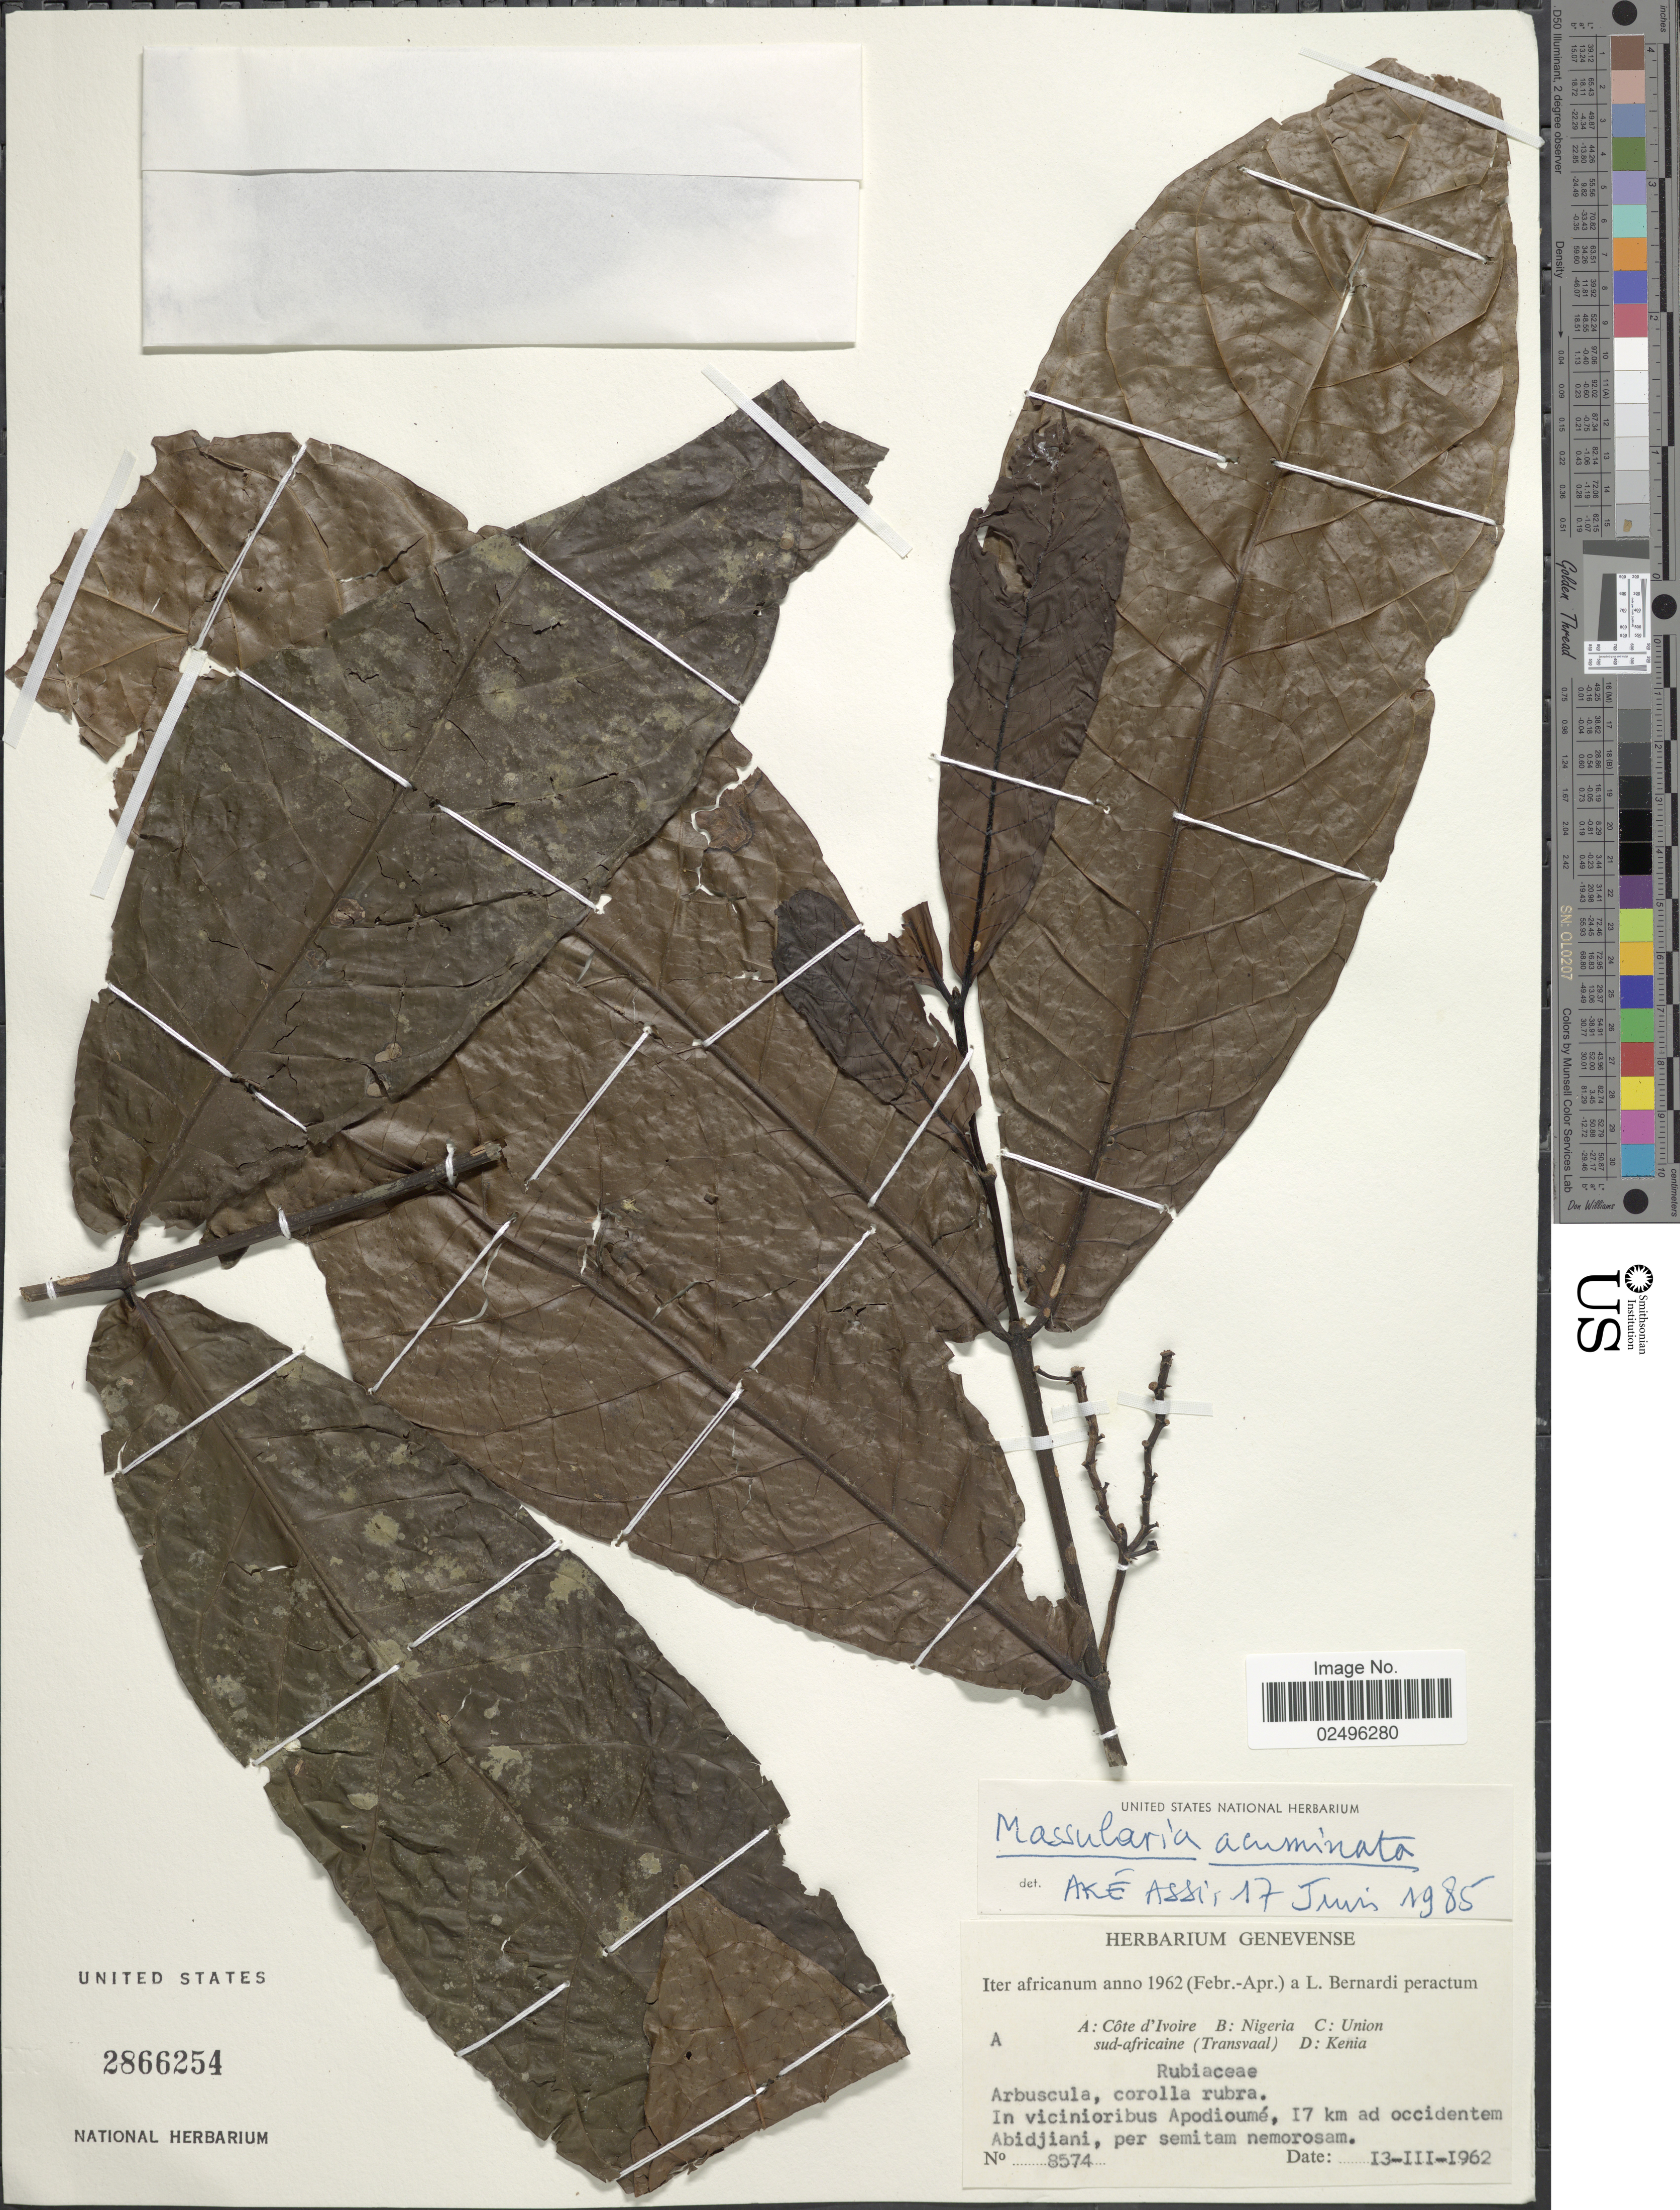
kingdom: Plantae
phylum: Tracheophyta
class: Magnoliopsida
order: Gentianales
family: Rubiaceae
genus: Massularia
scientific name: Massularia acuminata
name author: (G. Don) Bullock ex Hoyle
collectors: L. Bernardi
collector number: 8574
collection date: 1962-03-13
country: Ivory Coast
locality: Côte d'Ivoire. In vicinioribus Apodioume, 17 km ad occidentem Abidjiani, per semitam nemorosam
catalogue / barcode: US 2866254